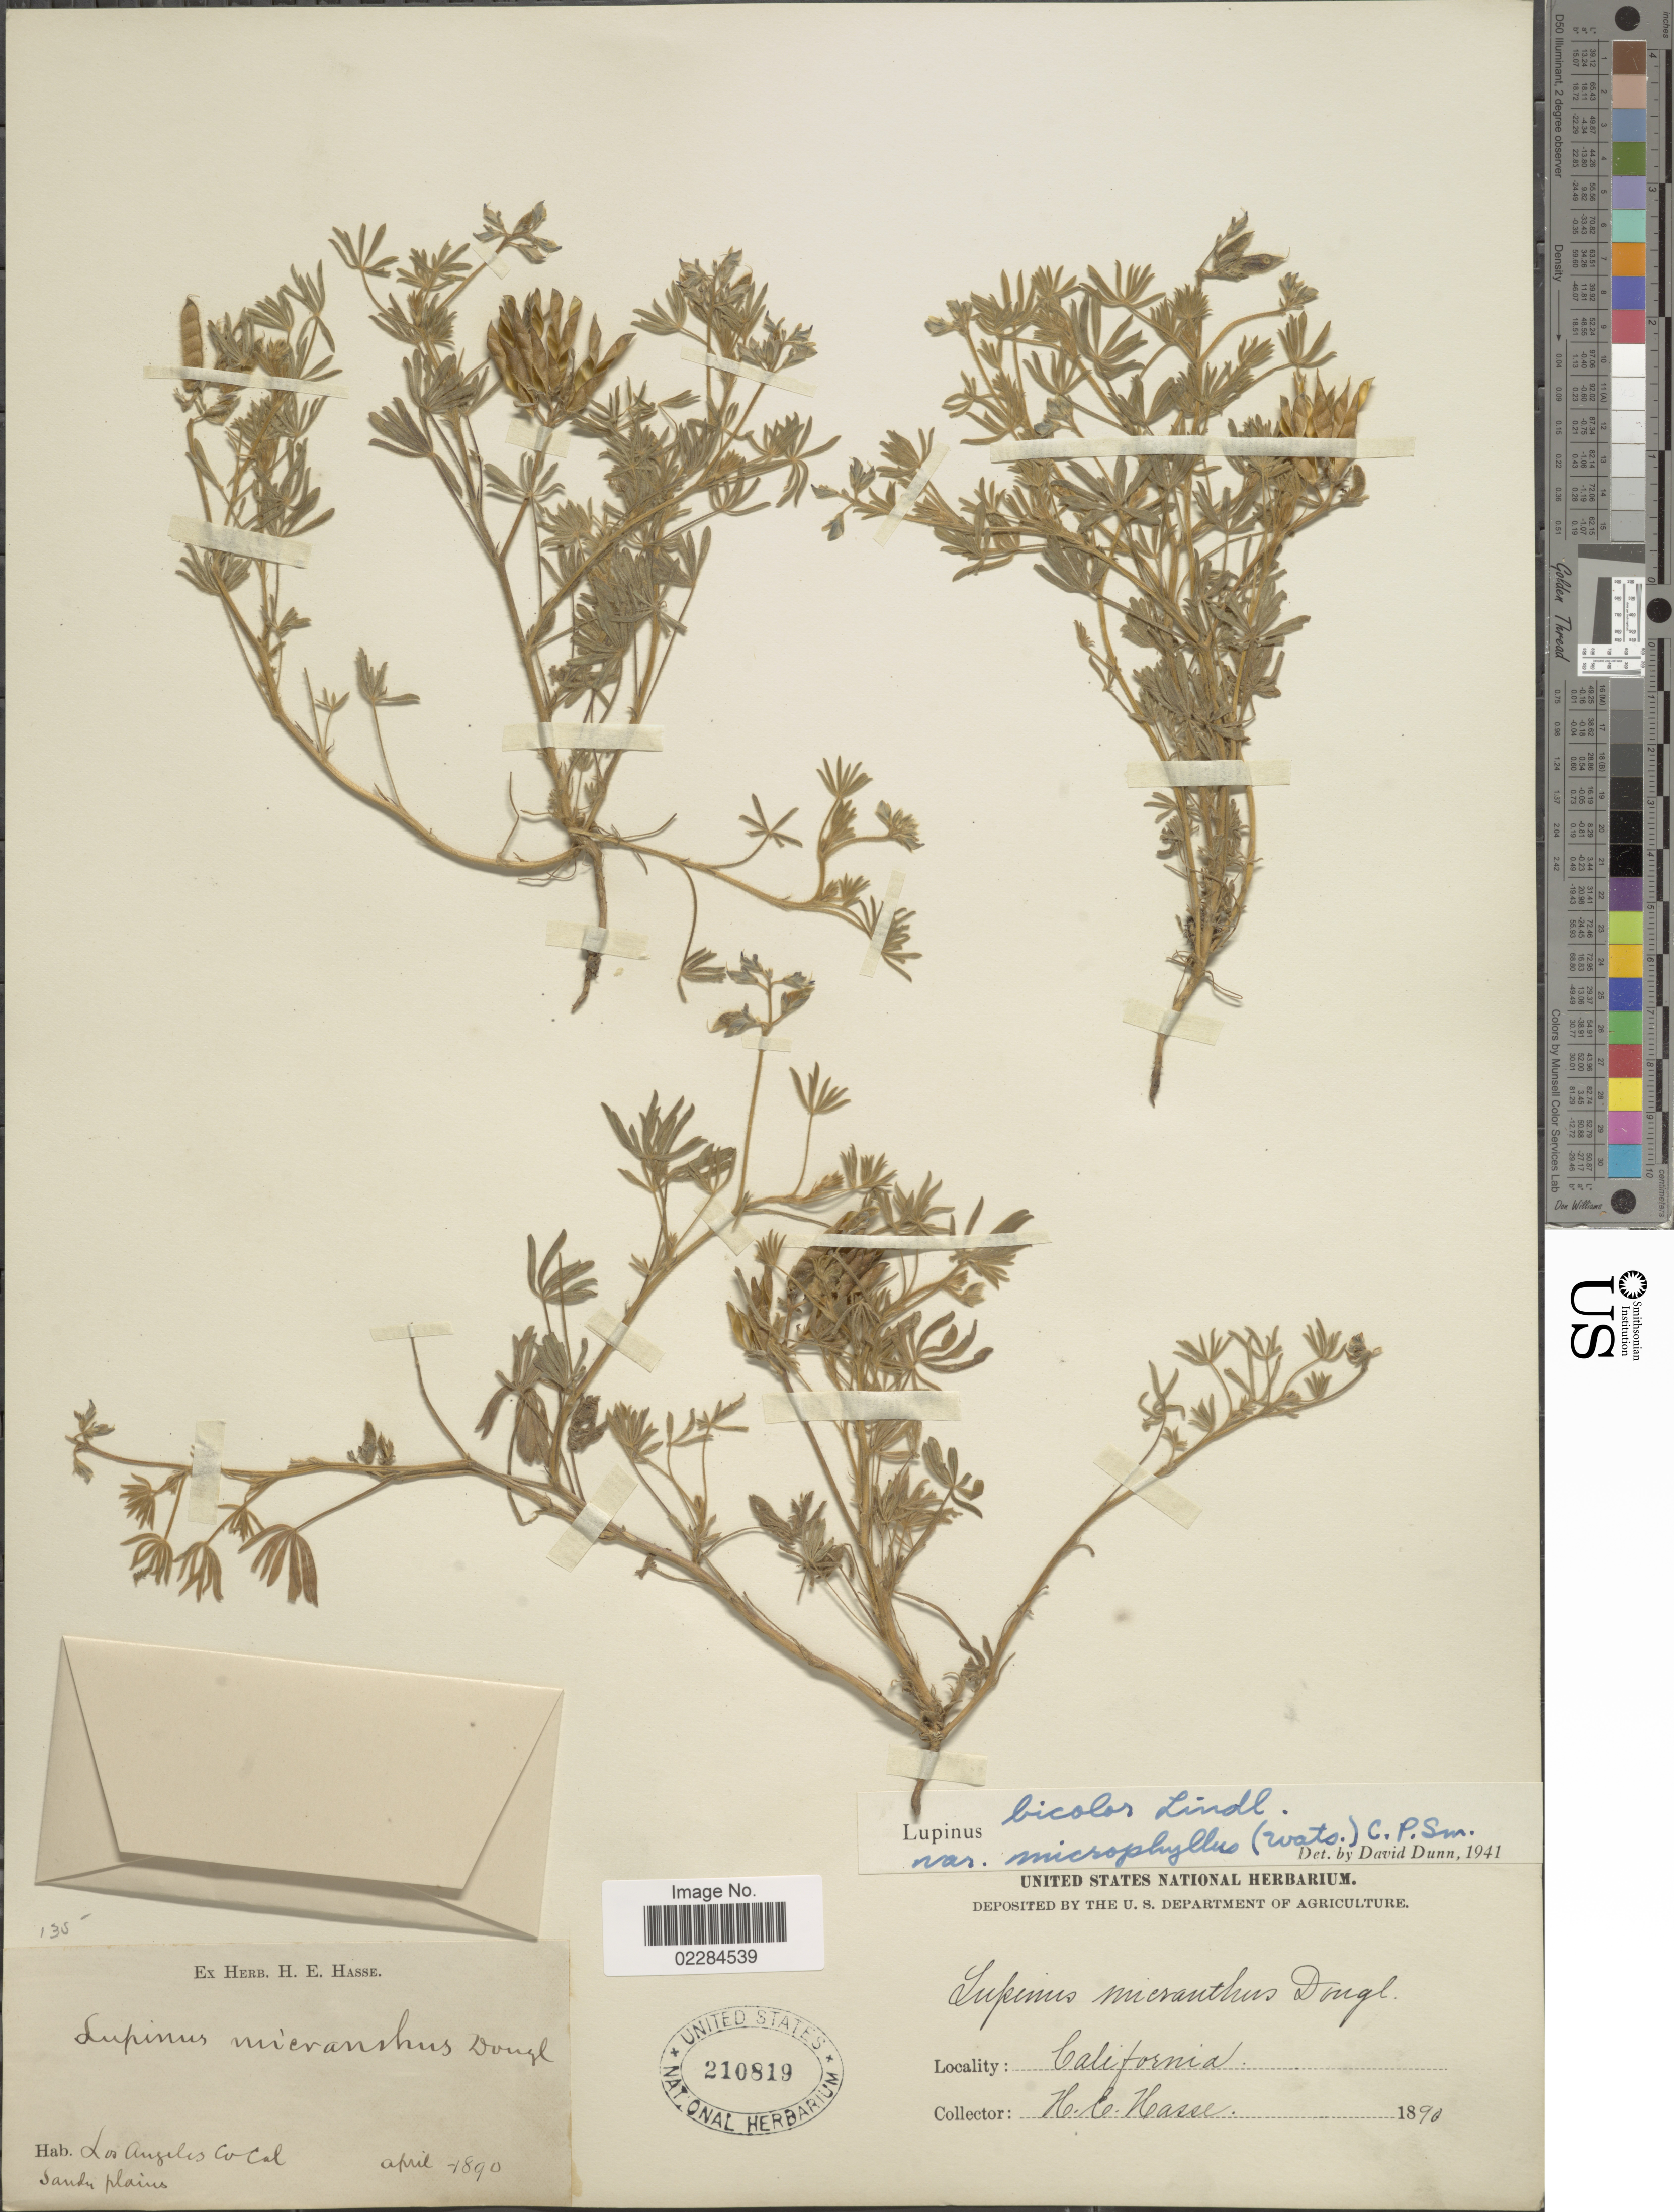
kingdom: Plantae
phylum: Tracheophyta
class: Magnoliopsida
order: Fabales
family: Fabaceae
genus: Lupinus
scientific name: Lupinus bicolor var. microphyllus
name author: Lindl.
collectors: H. E. Hasse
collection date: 1890-04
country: United States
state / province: California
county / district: Los Angeles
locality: Los Angeles Co. Sandy plains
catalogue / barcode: US 210819